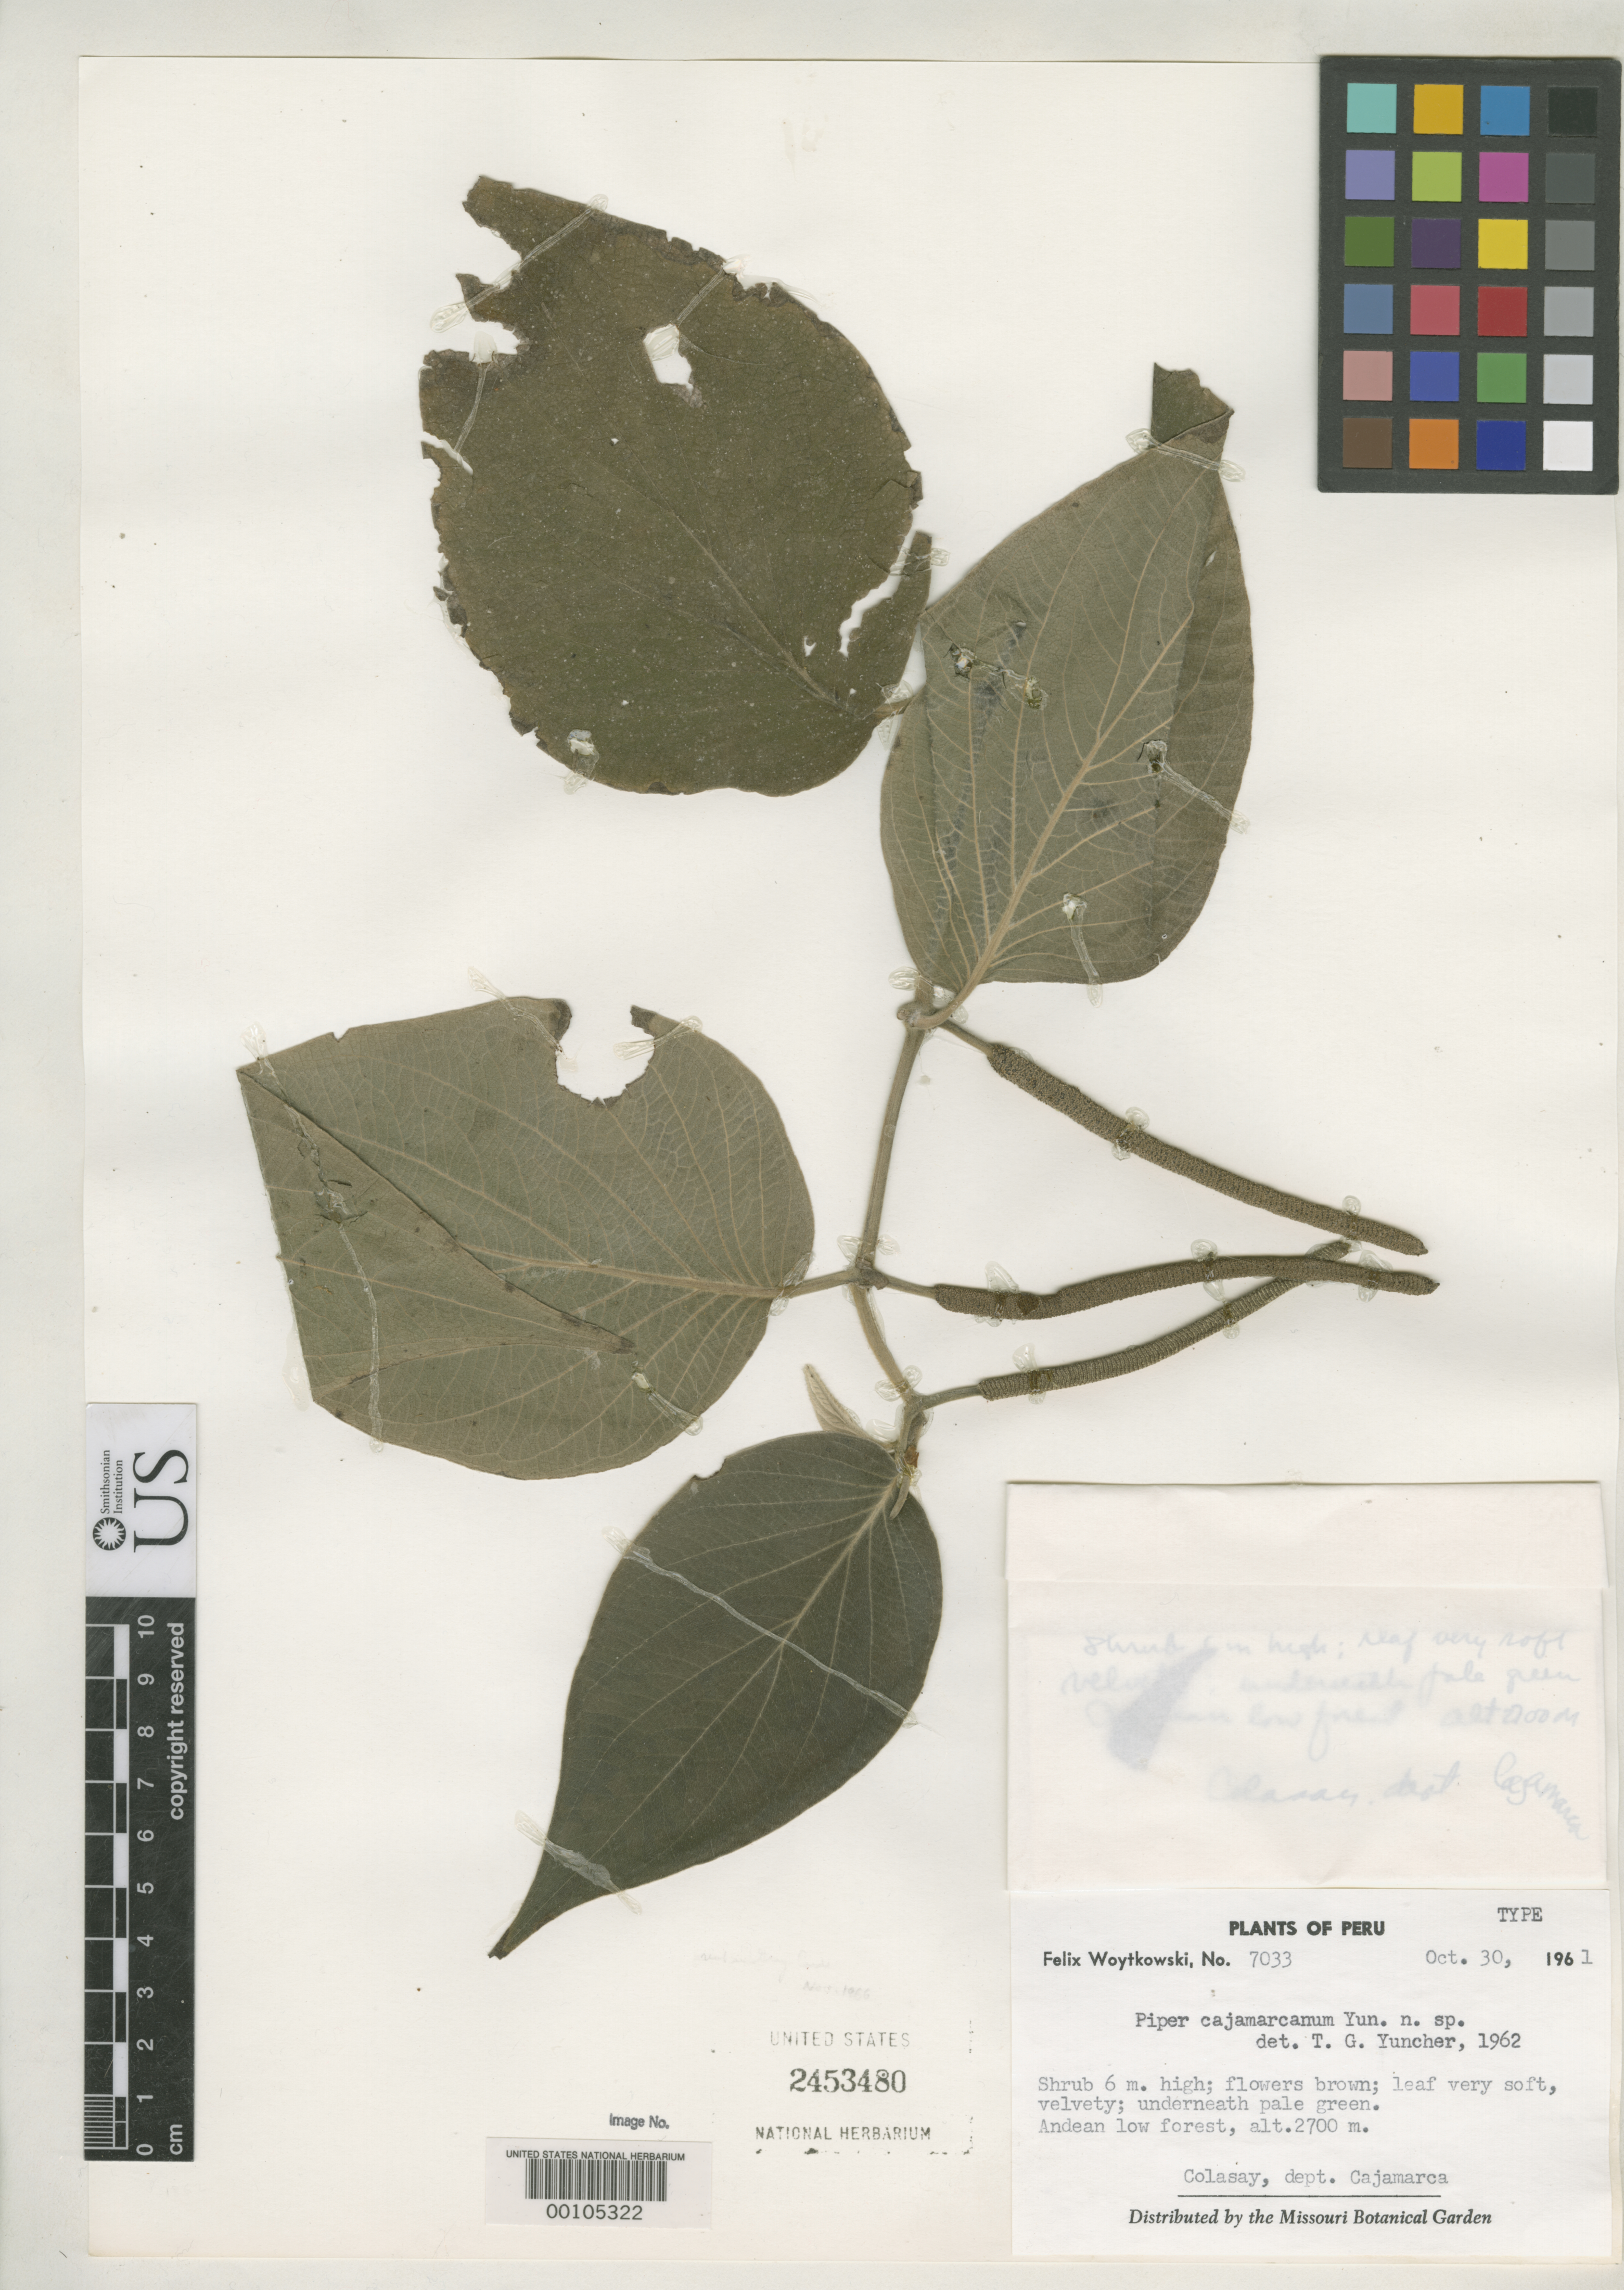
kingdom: Plantae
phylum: Tracheophyta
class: Magnoliopsida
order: Piperales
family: Piperaceae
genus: Piper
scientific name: Piper cajamarcanum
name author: Yunck.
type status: Isotype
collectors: F. Woytkowski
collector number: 7033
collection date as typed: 30 Oct 1961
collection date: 1961-10-30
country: Peru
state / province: Cajamarca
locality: Colasay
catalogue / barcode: US 2453480